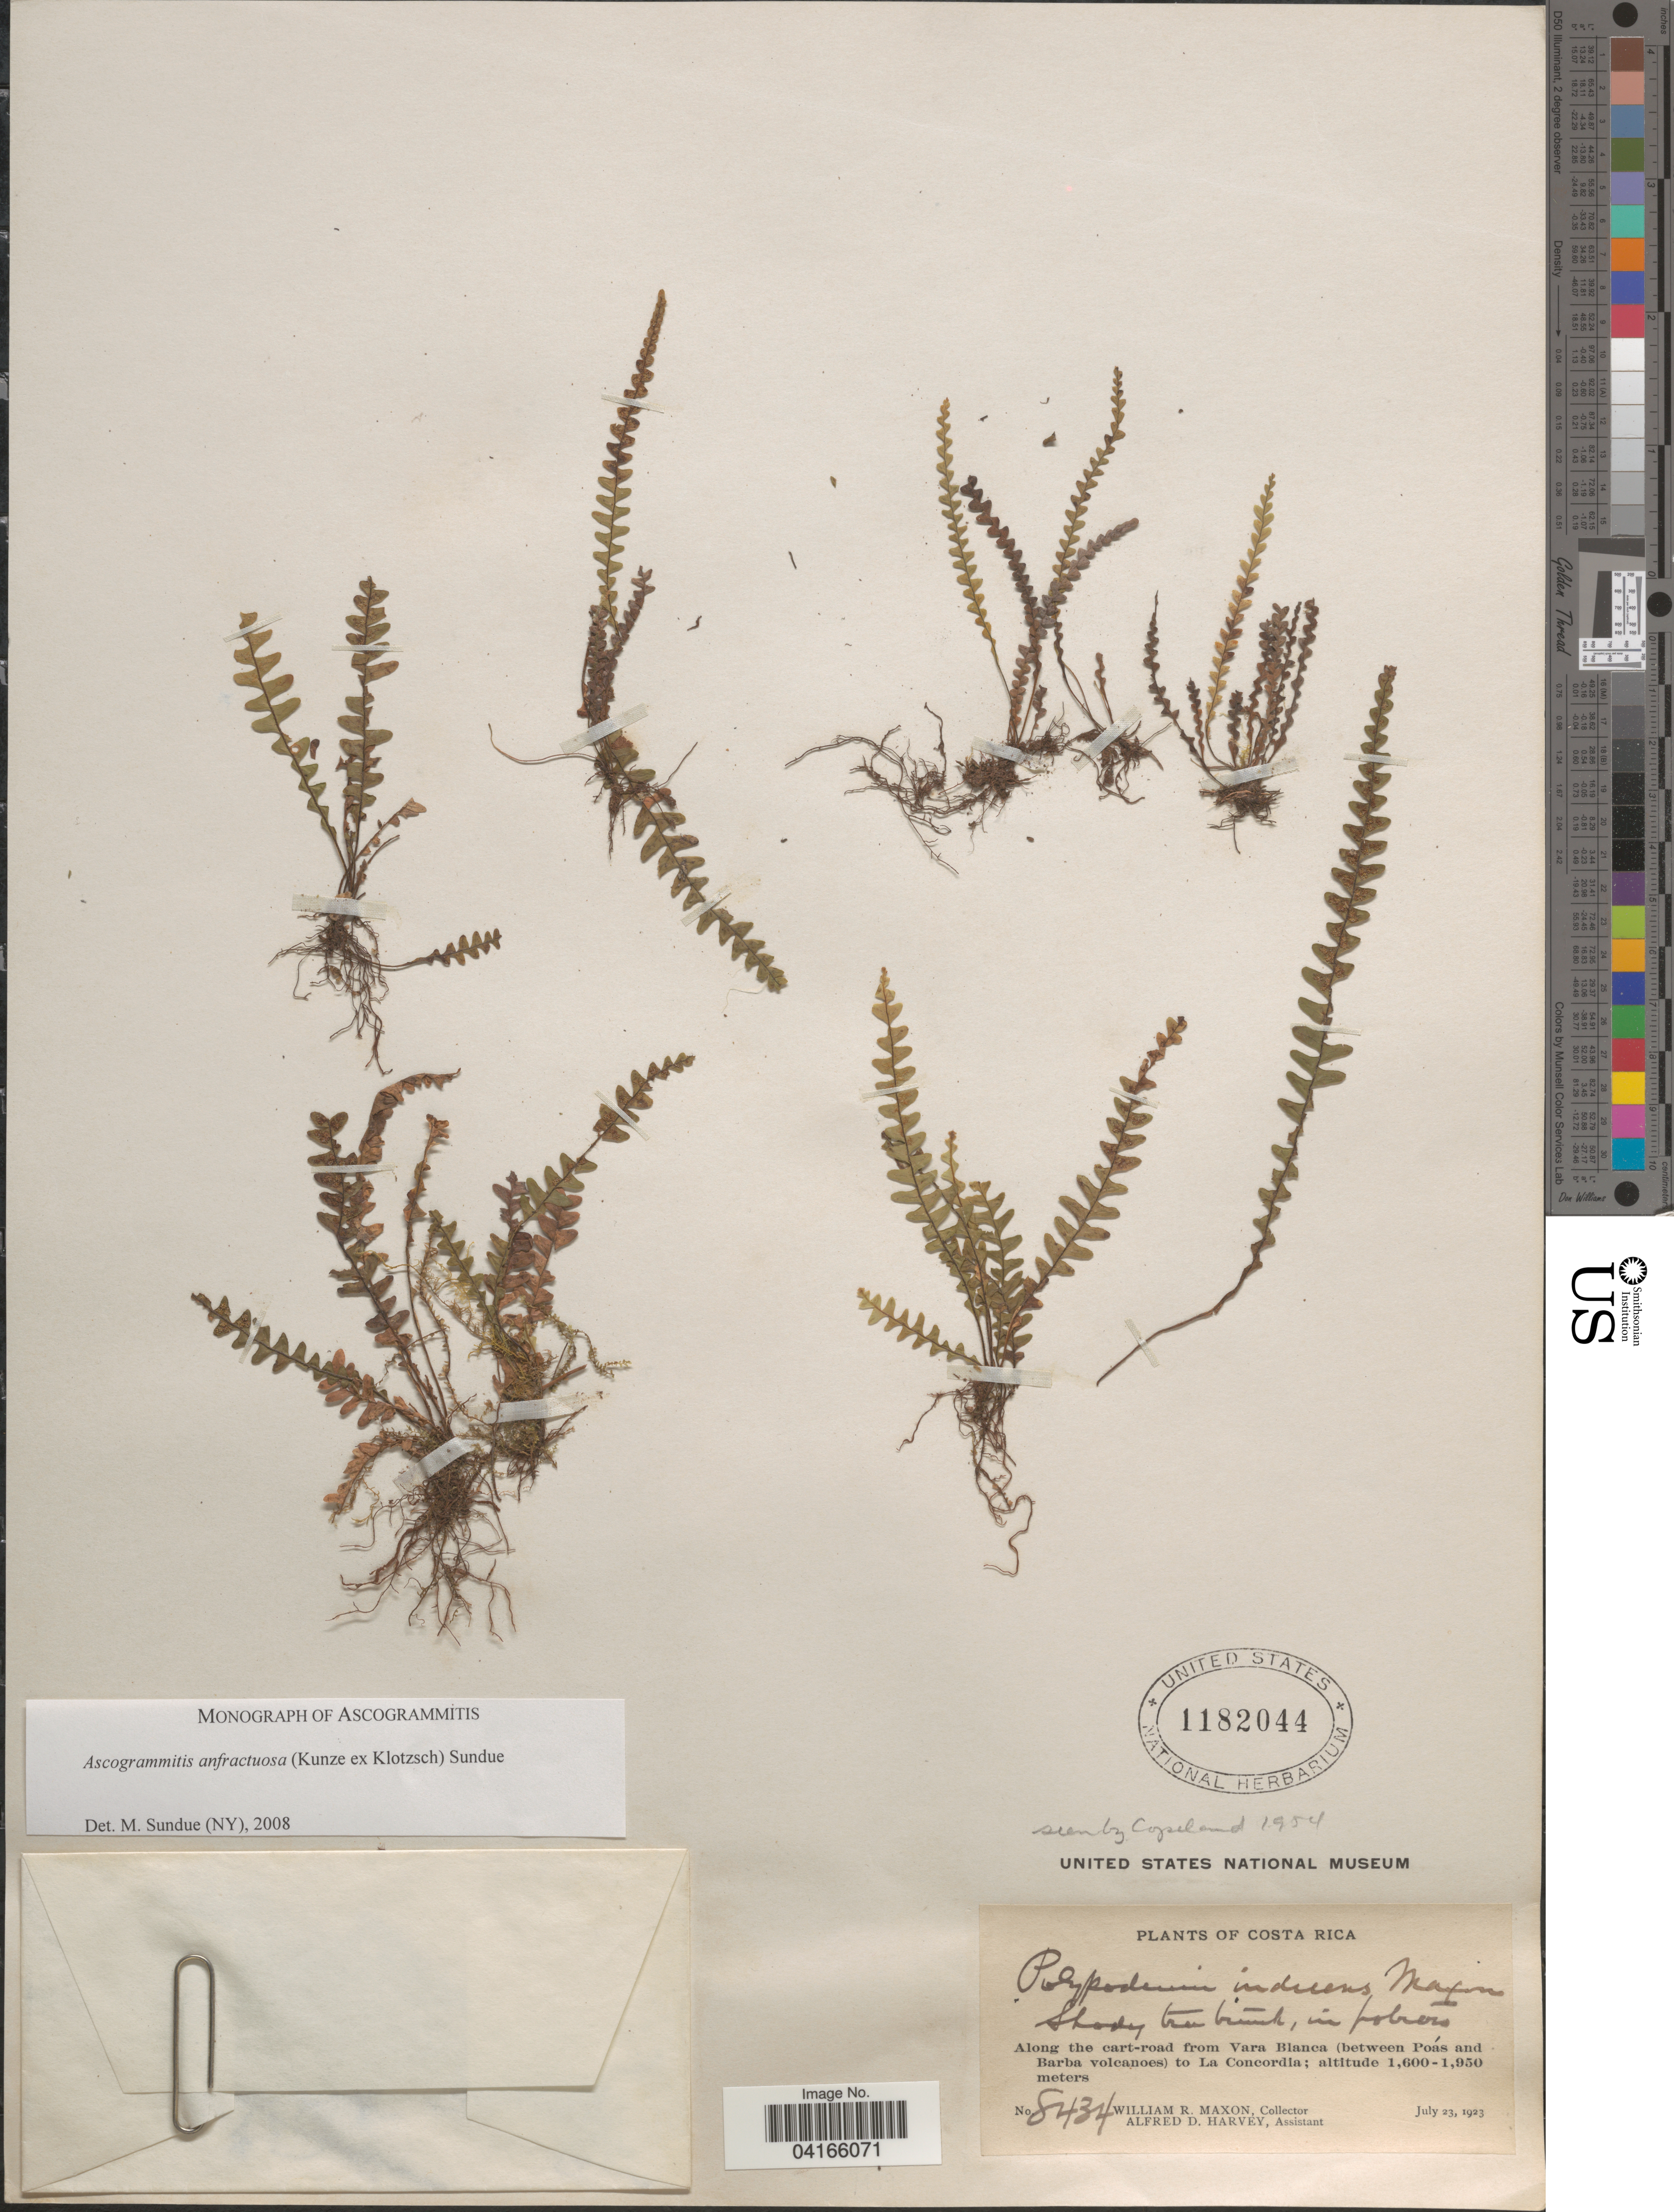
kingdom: Plantae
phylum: Tracheophyta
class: Polypodiopsida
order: Polypodiales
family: Polypodiaceae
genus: Ascogrammitis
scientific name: Ascogrammitis anfractuosa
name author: (Kunze ex Klotzsch) Sundue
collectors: W. R. Maxon & A. D. Harvey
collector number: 8434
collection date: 1923-07-23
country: Costa Rica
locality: Along the cart-road from Vara Blanca (between Poás and Barba volcanoes) to La Concordia.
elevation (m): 1600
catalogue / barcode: US 1182044